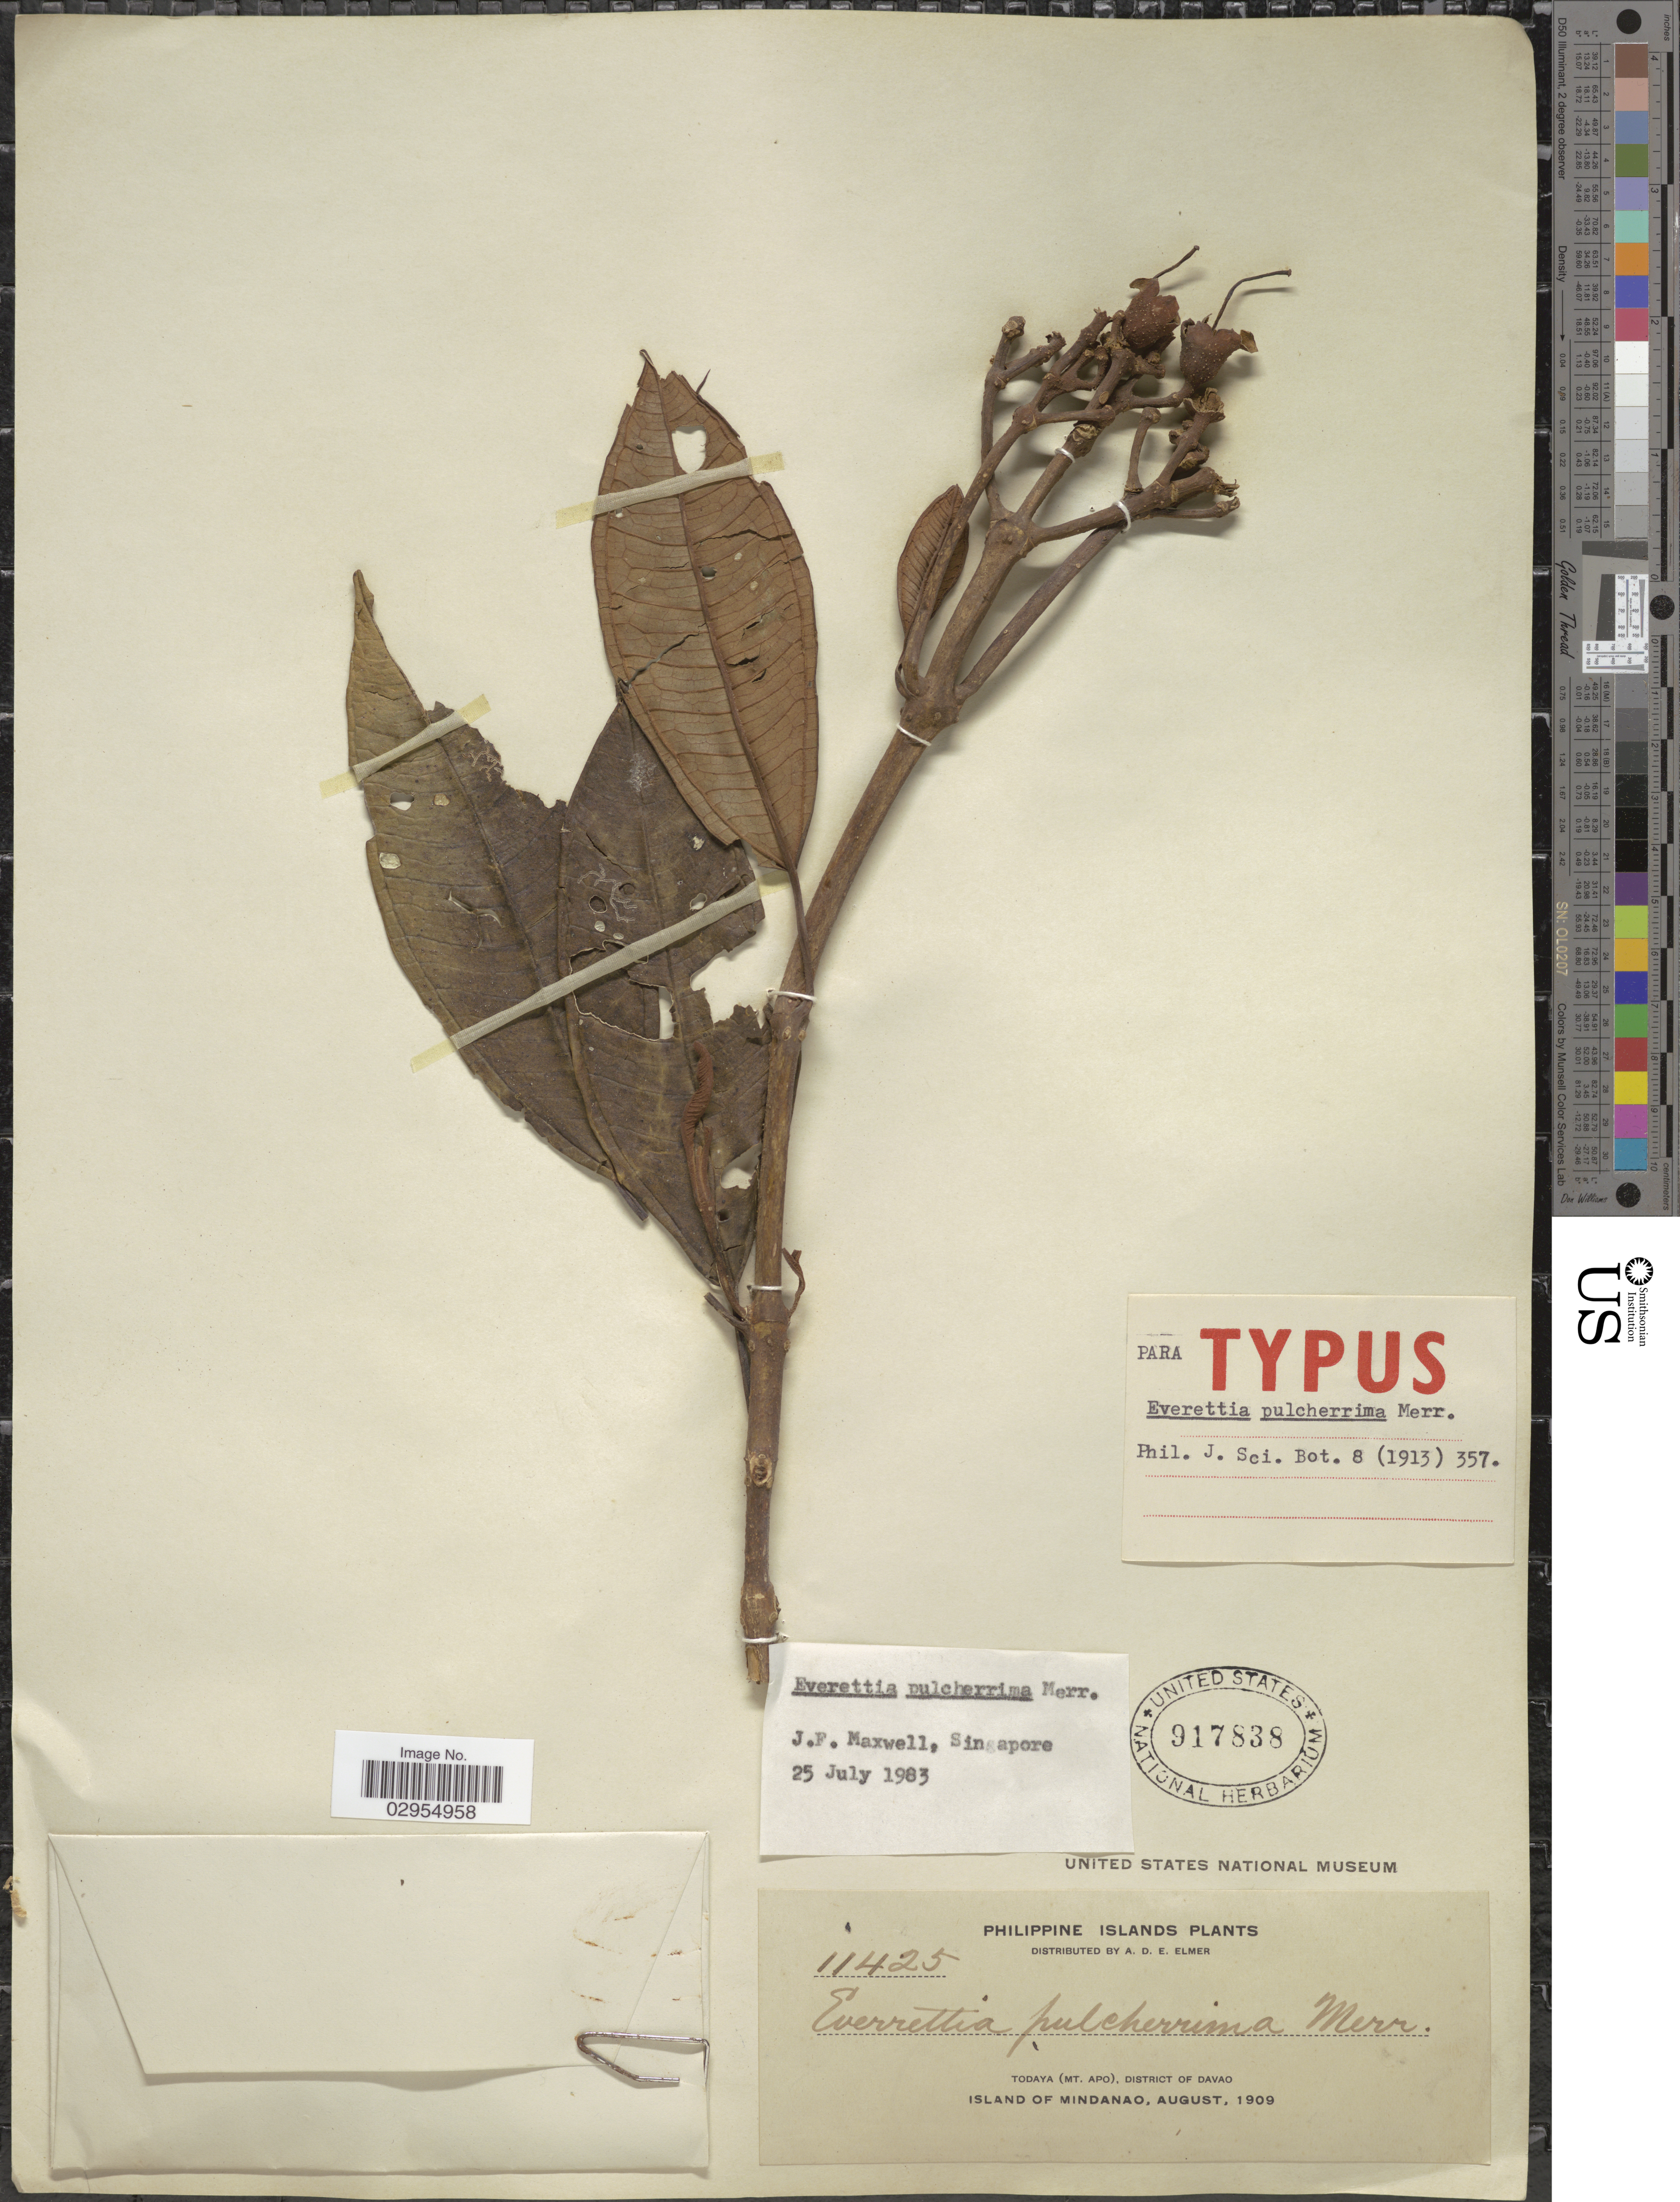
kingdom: Plantae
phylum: Tracheophyta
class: Magnoliopsida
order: Myrtales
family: Melastomataceae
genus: Beccarianthus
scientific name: Beccarianthus pulcherrimus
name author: (Merr.) J.F. Maxwell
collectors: A. D. E. Elmer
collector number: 11425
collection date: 1909-08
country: Philippines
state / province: Davao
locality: Todaya (Mt. Apo), District of Davao. Island of Mindanao.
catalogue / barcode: US 917838